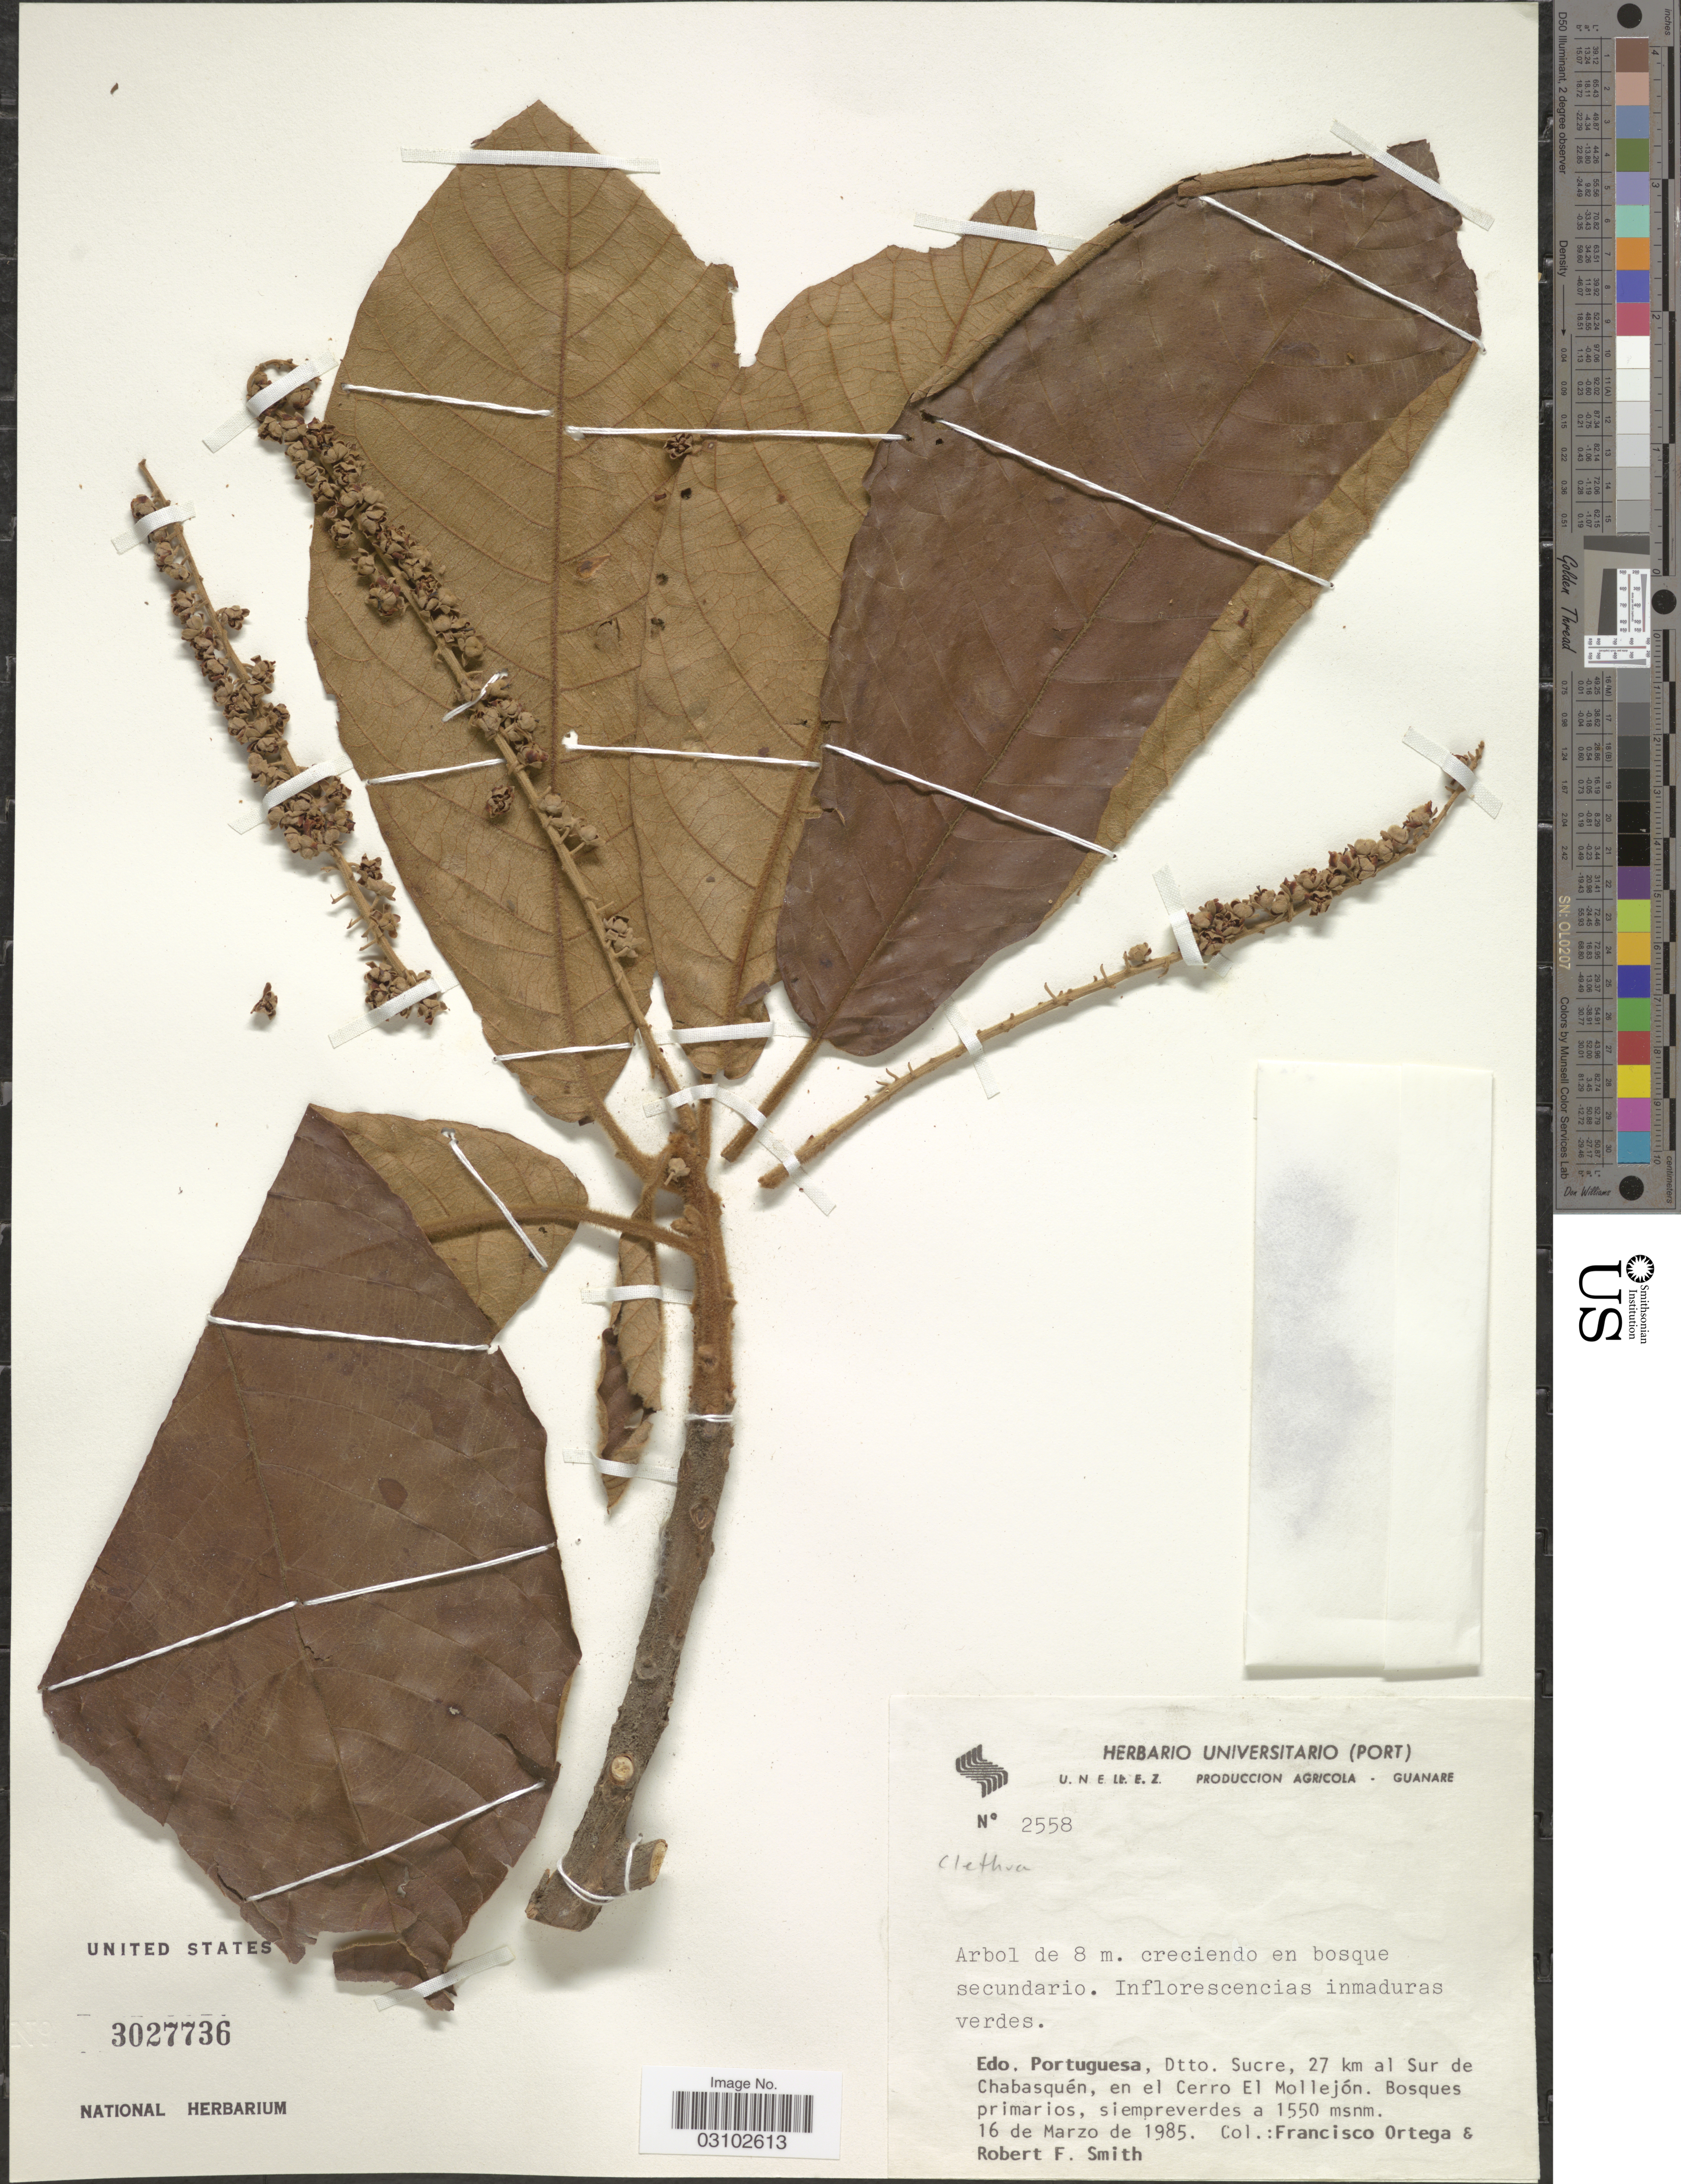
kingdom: Plantae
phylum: Tracheophyta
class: Magnoliopsida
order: Ericales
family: Clethraceae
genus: Clethra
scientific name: Clethra sp.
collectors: F. J. Ortega & R. F. Smith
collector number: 2558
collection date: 1985-03-16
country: Venezuela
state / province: Portuguesa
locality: Dtto. Sucre, 27 km al Sur de Chabasquén, en el Cerro El Mollejón.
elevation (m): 1550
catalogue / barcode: US 3027736